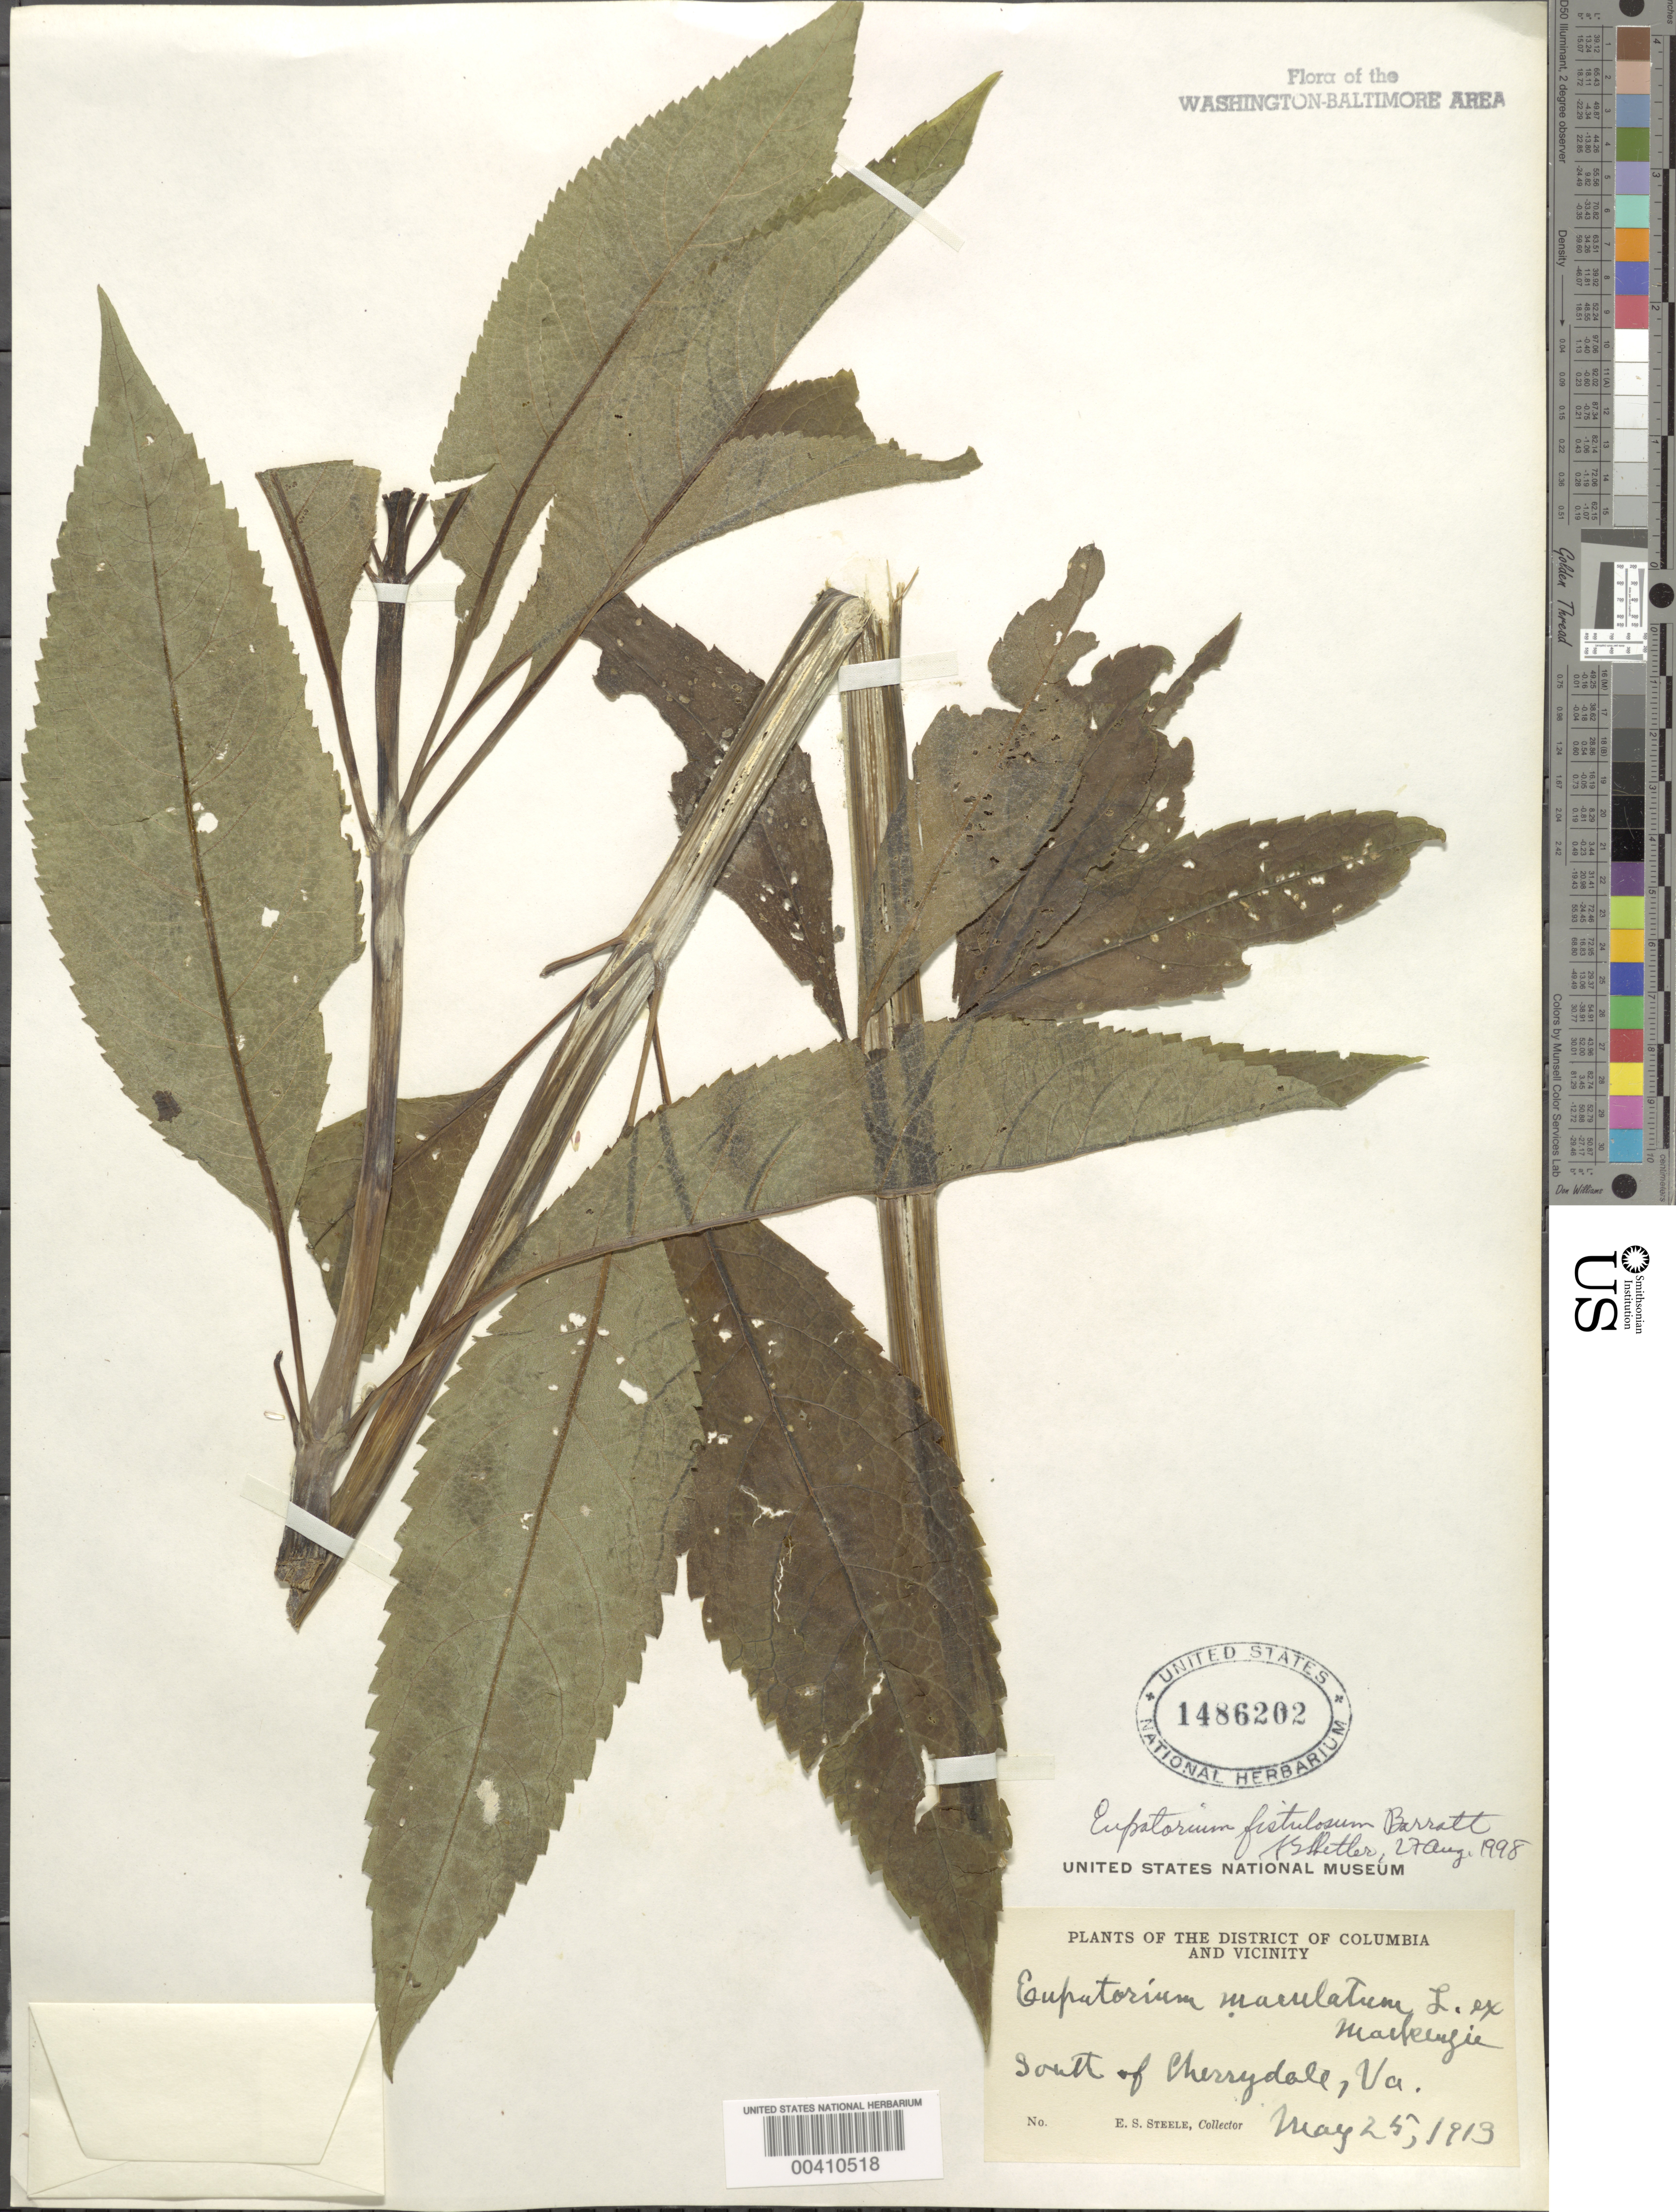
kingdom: Plantae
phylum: Tracheophyta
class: Magnoliopsida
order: Asterales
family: Asteraceae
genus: Eupatorium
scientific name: Eupatorium fistulosum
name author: Barratt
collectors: E. Steele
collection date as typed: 25 May 1913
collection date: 1913-05-25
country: United States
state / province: Virginia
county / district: Arlington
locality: Cherrydale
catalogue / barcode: US 1486202